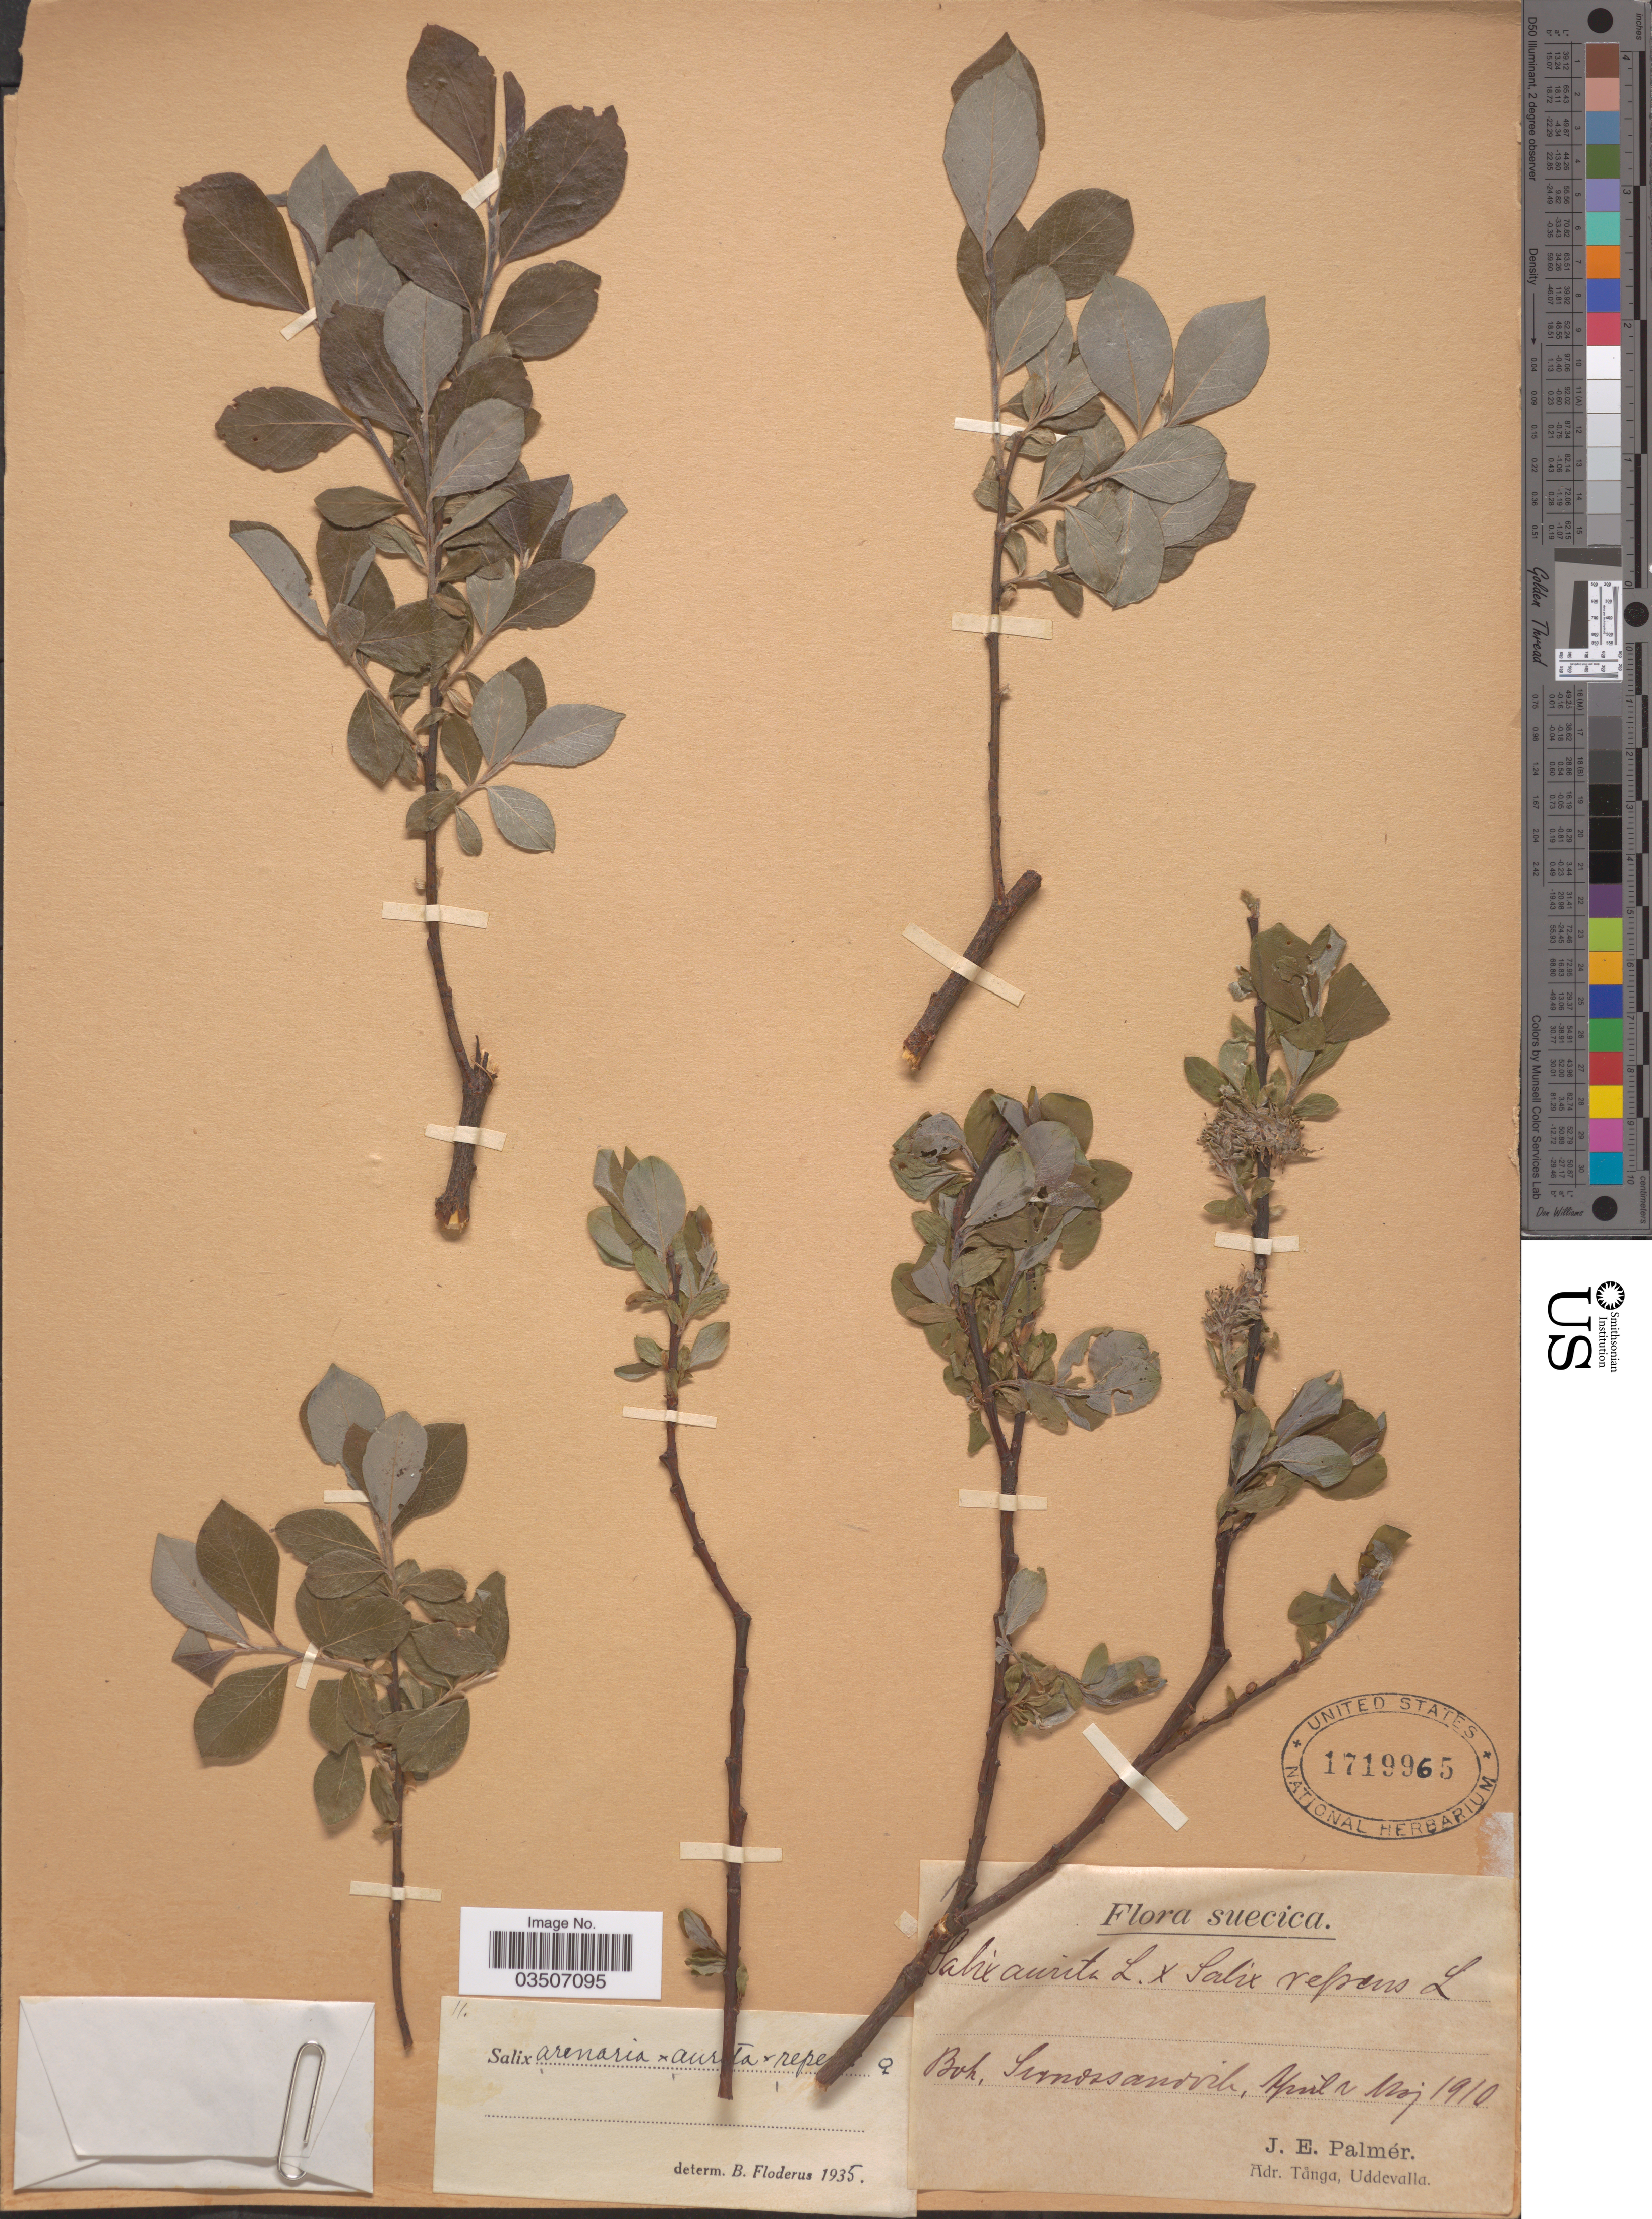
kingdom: Plantae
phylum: Tracheophyta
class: Magnoliopsida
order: Malpighiales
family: Salicaceae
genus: Salix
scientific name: Salix arenaria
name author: L.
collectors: J. E. Palmér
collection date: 1910-04/1910-05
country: Sweden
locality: Suecica. Boh, Sundsandvik.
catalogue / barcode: US 1719965